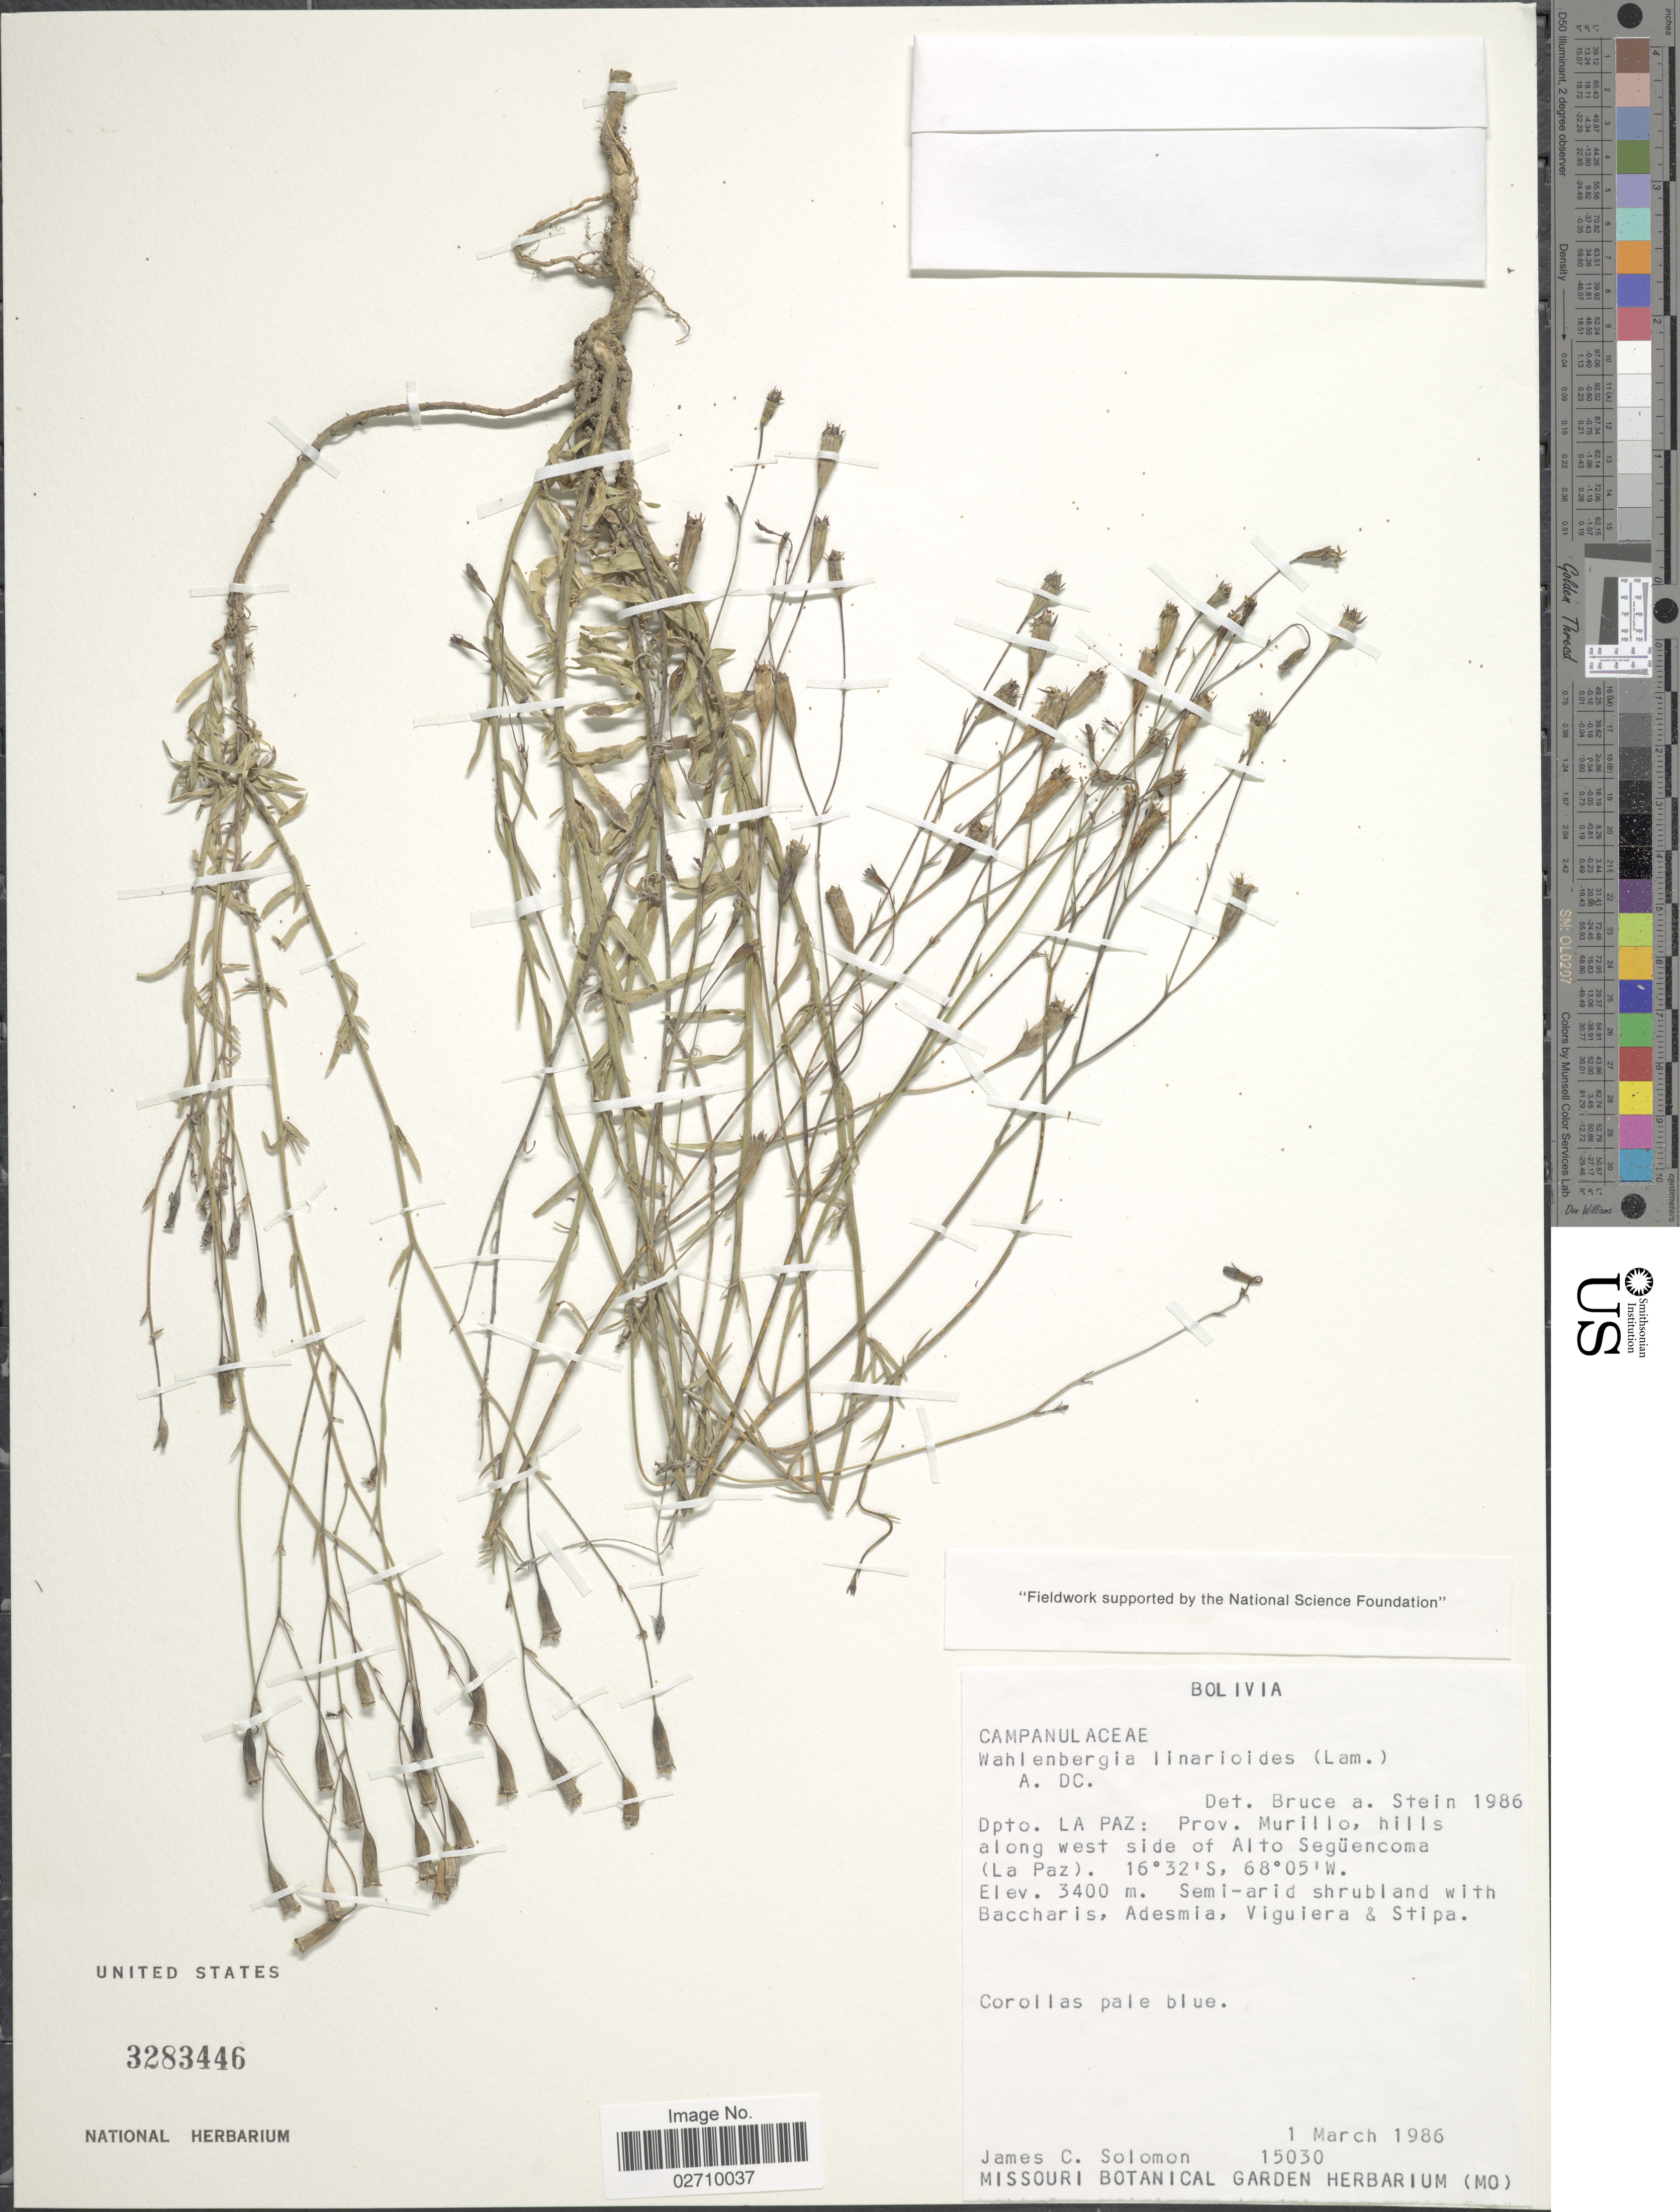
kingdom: Plantae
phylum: Tracheophyta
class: Magnoliopsida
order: Asterales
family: Campanulaceae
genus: Wahlenbergia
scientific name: Wahlenbergia linarioides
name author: (Lam.) A. DC.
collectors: J. C. Solomon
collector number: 15030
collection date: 1986-03-01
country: Bolivia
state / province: La Paz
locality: Prov. Murillo, hills along west side of Alto Seguencoma (La Paz)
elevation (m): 3400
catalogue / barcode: US 3283446